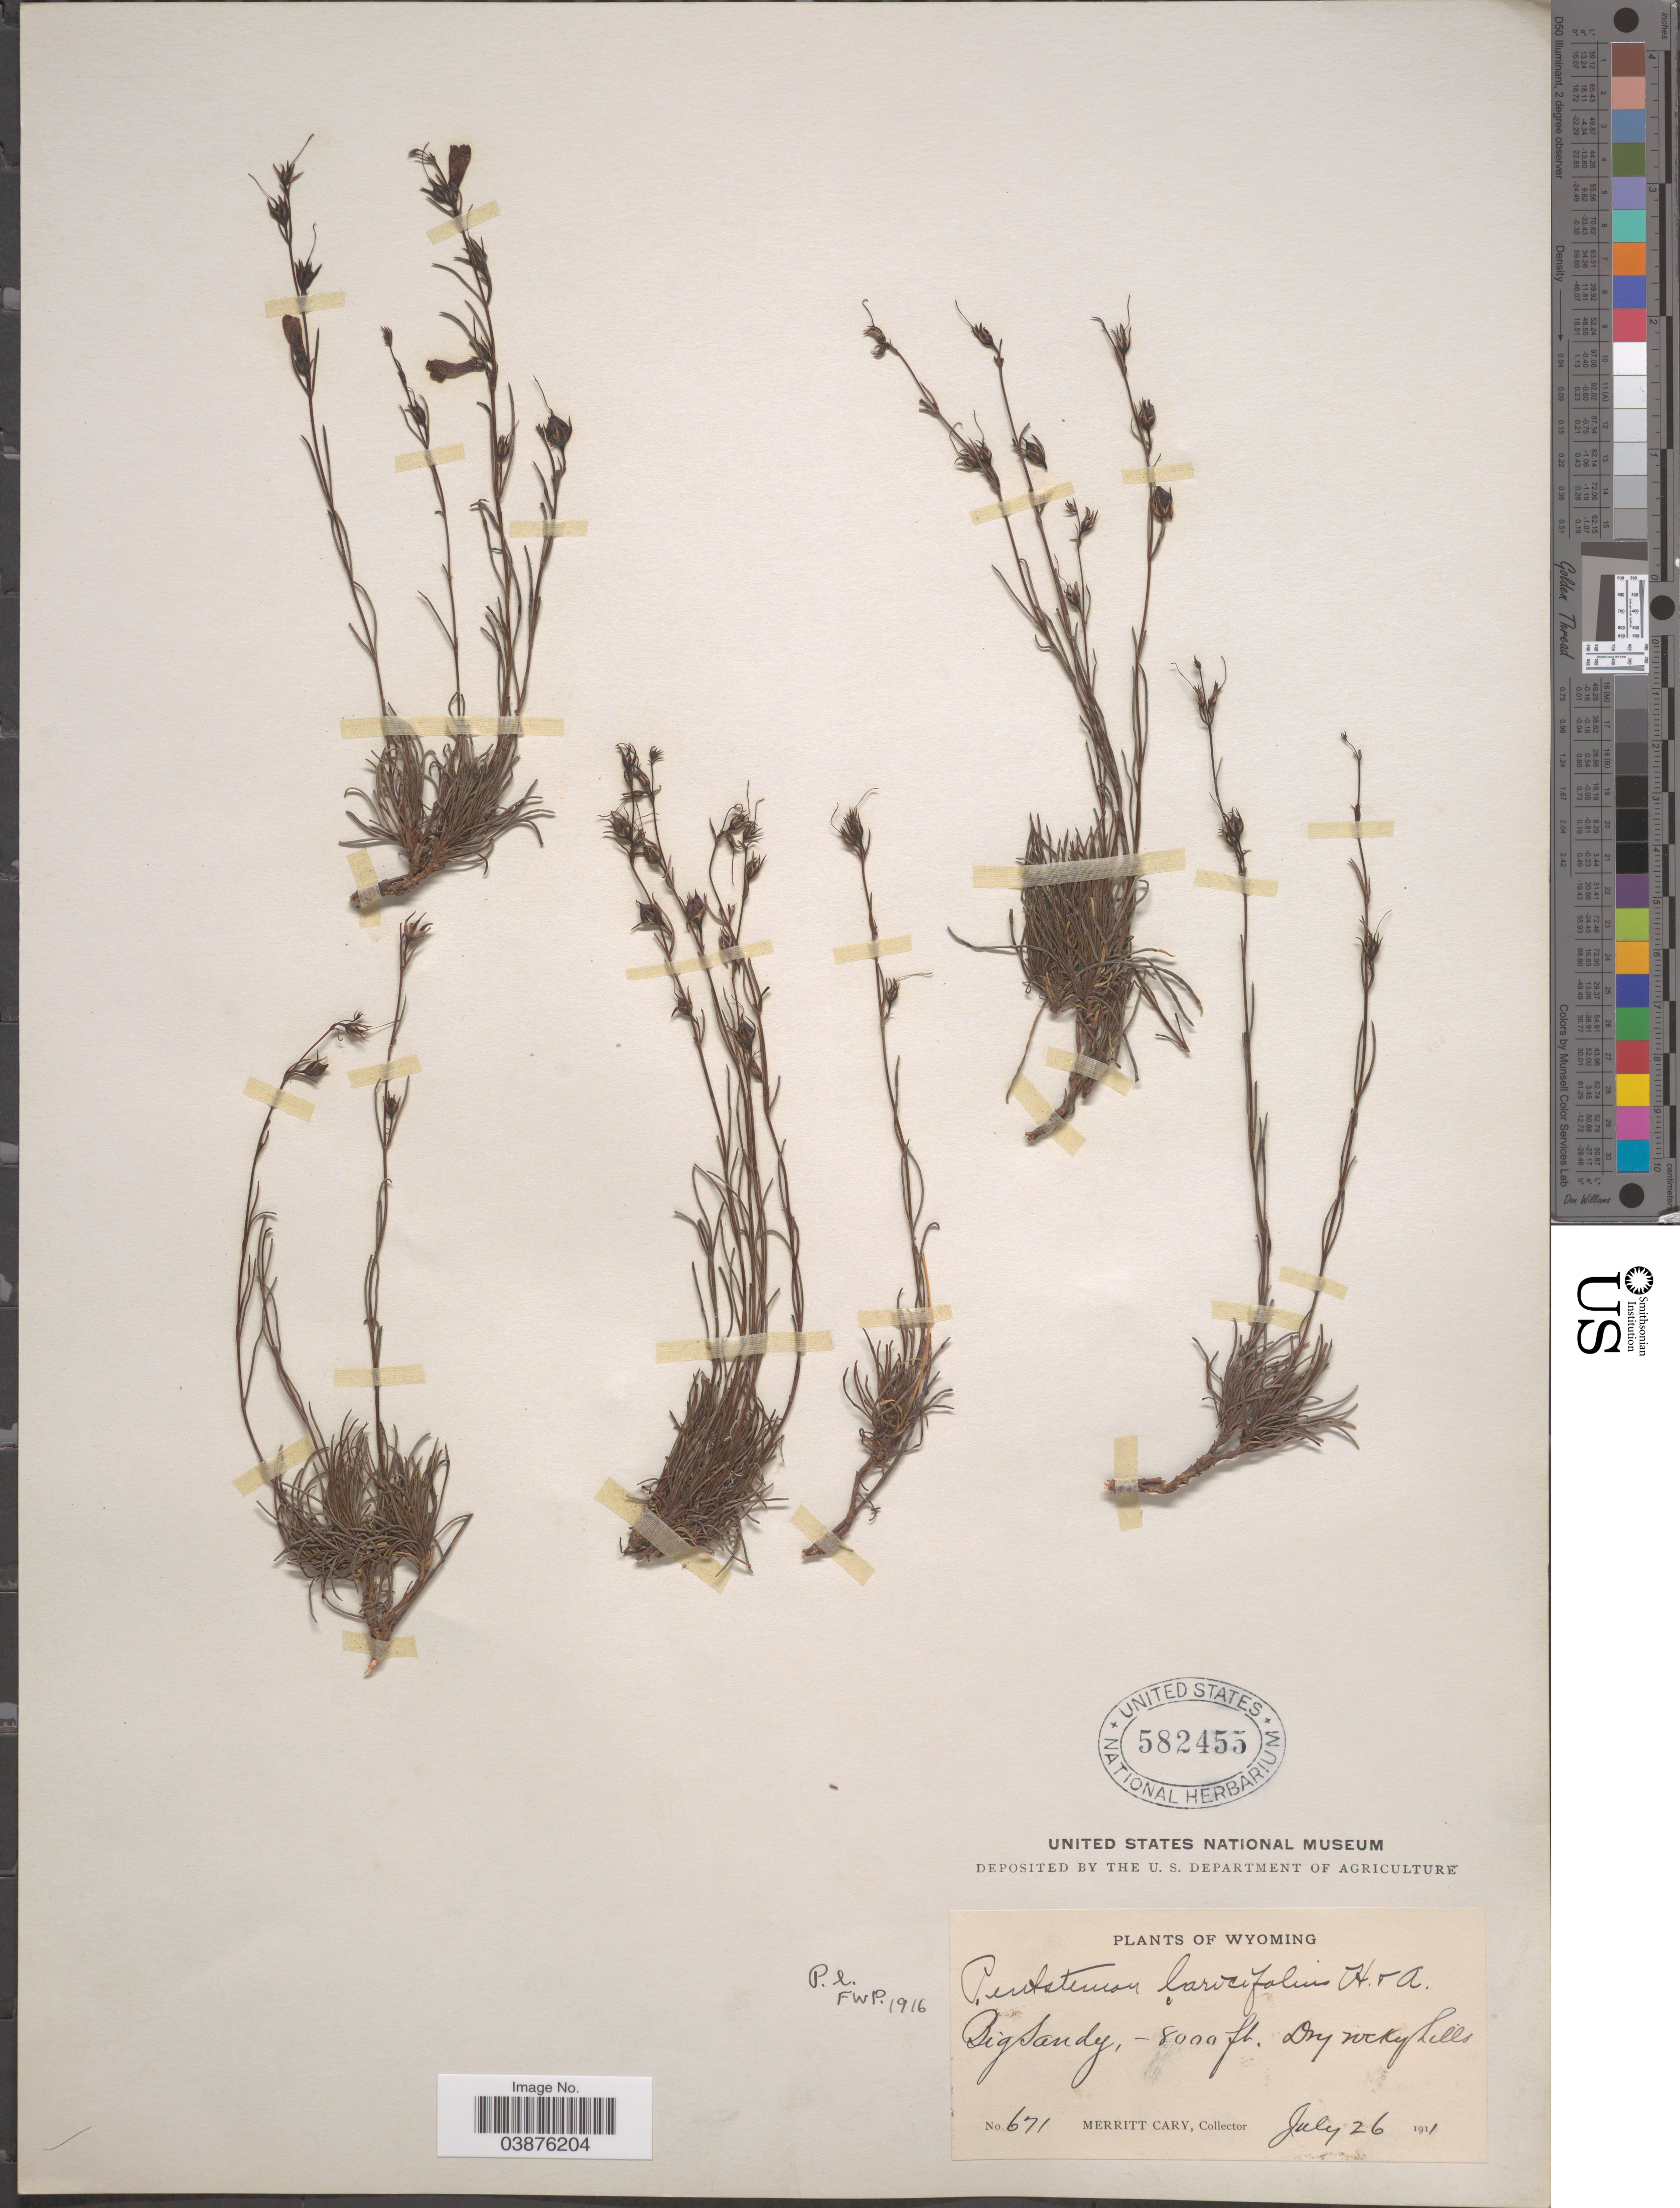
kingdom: Plantae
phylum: Tracheophyta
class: Magnoliopsida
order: Lamiales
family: Plantaginaceae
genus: Penstemon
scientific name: Penstemon laricifolius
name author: Hook. & Arn.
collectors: M. Cary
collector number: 671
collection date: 1911-07-26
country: United States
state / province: Wyoming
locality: Big Sandy, Dry rocky hills.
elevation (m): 2438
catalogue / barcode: US 582455